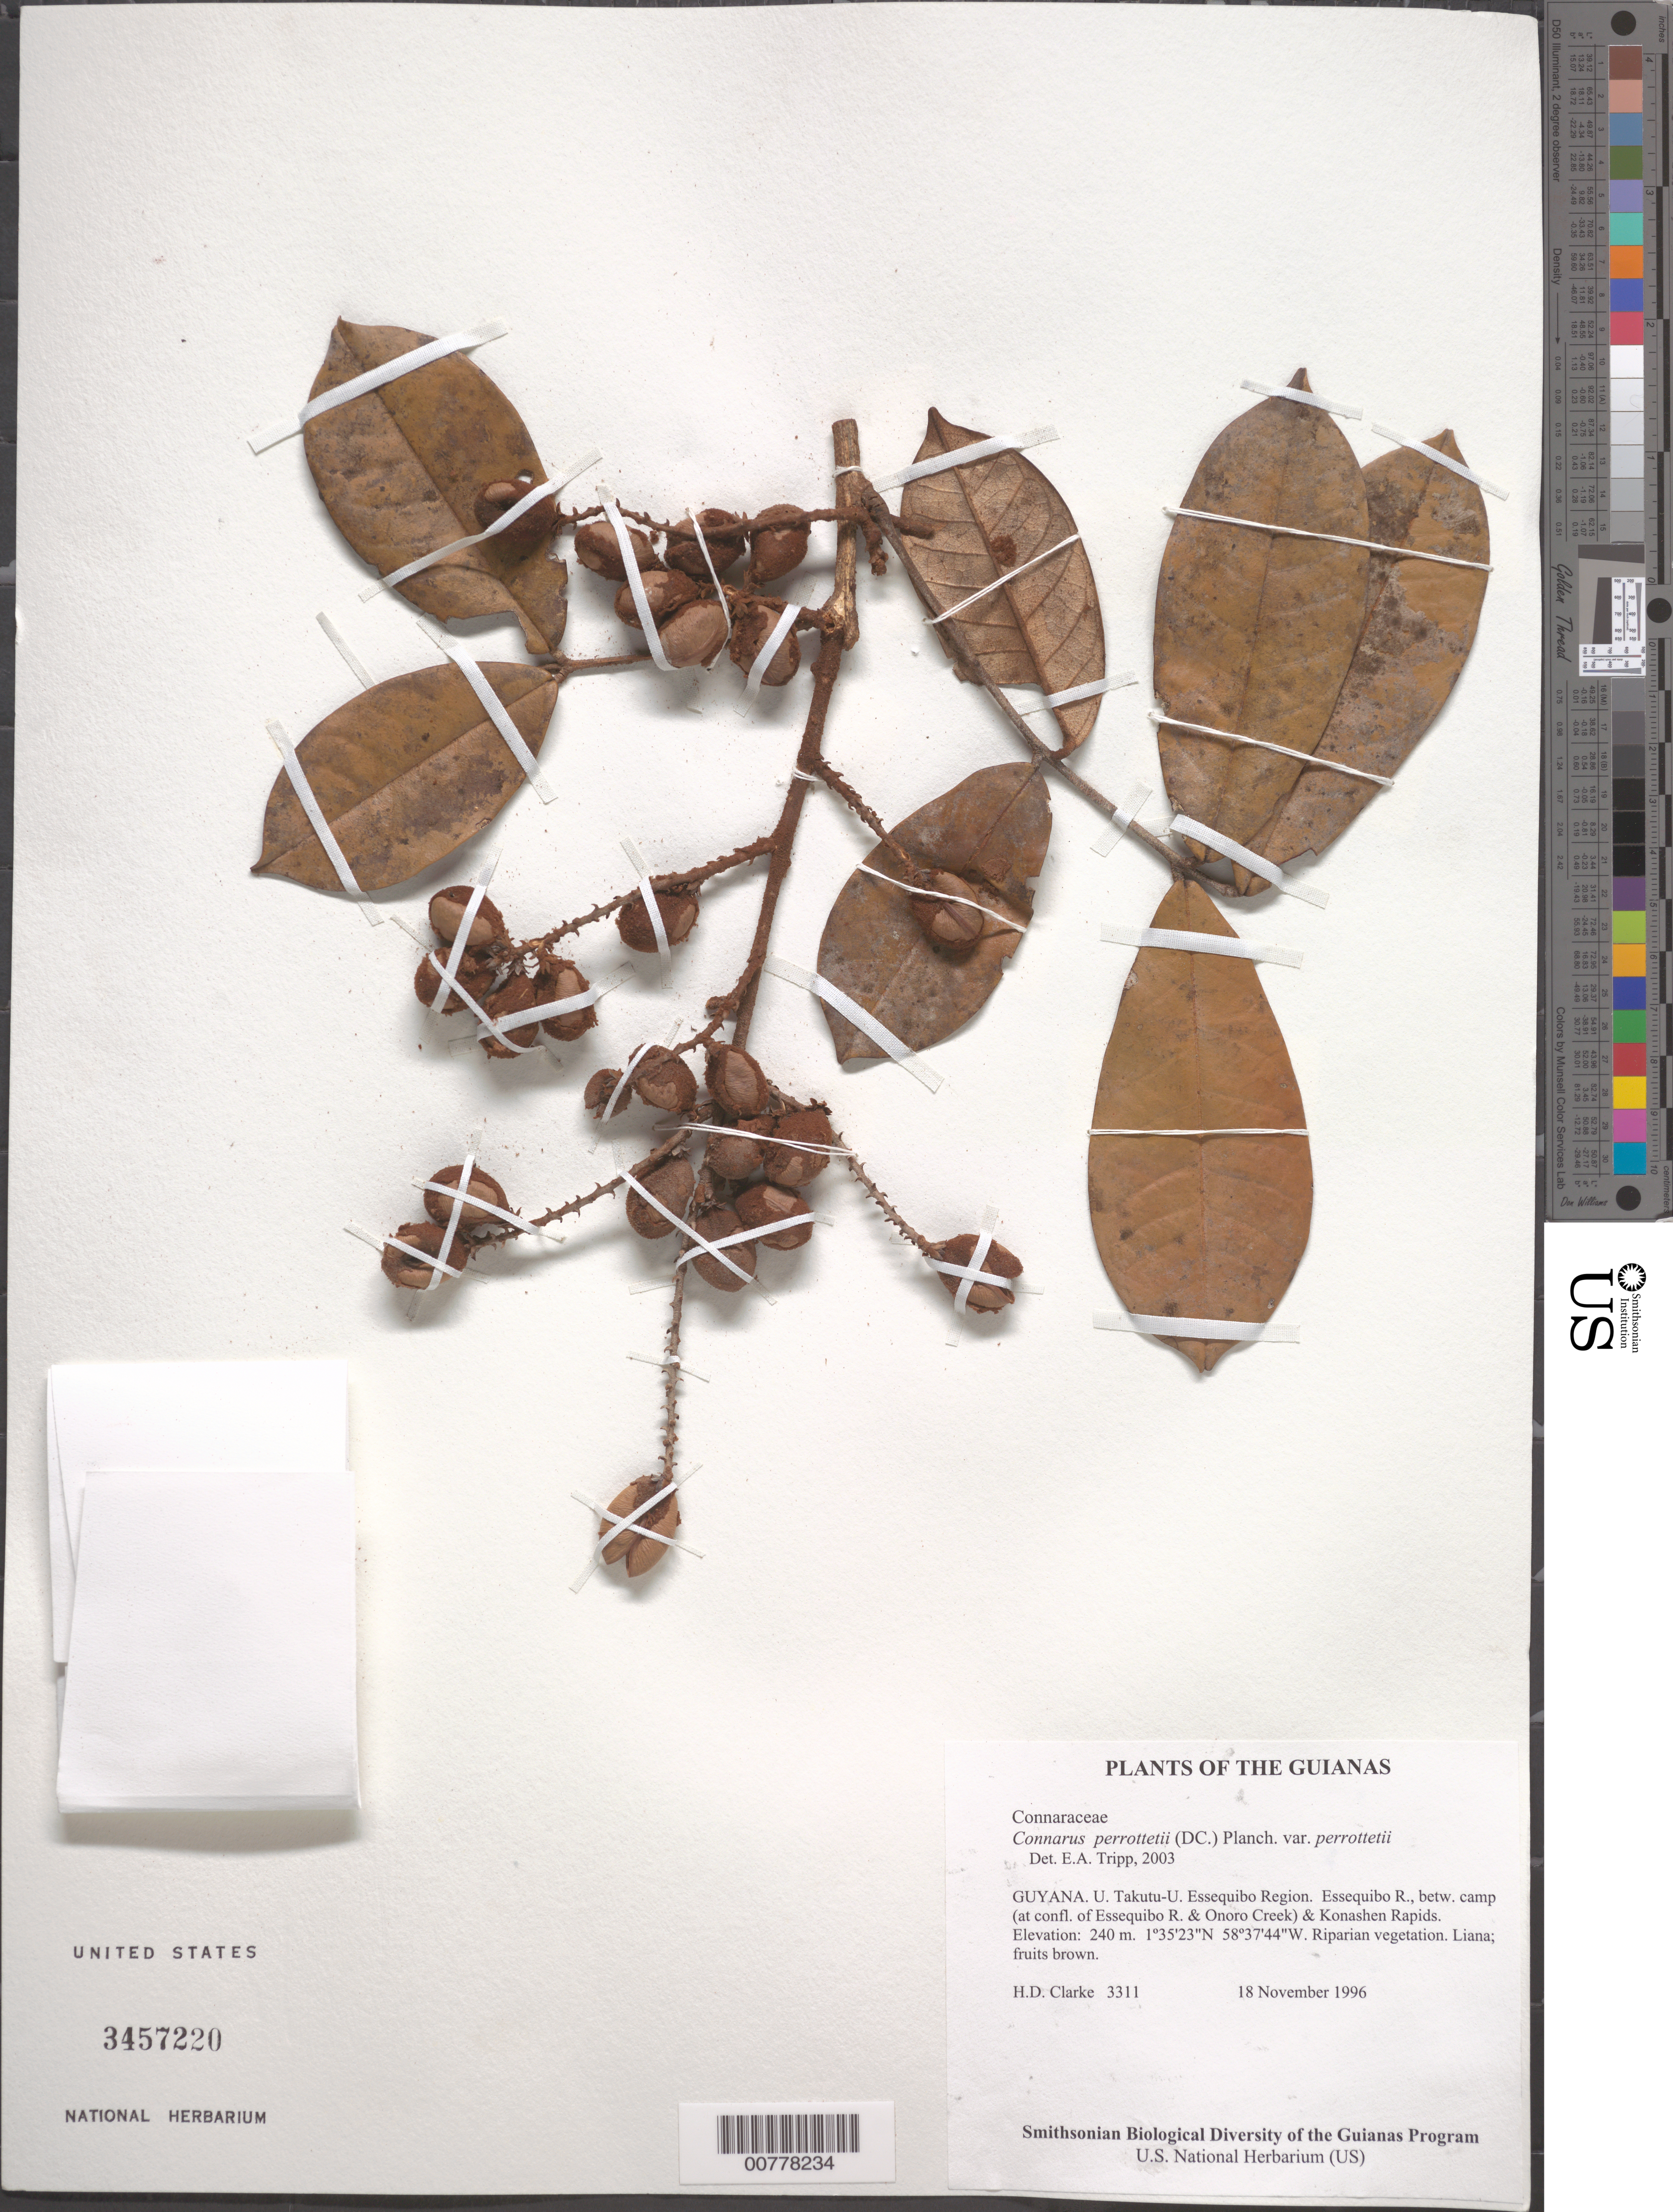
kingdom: Plantae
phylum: Tracheophyta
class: Magnoliopsida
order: Oxalidales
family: Connaraceae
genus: Connarus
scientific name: Connarus perrottetii var. perrottetii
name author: (DC.) Planch.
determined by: Tripp, Erin A.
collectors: H. D. Clarke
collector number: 3311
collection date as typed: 18 November 1996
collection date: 1996-11-18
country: Guyana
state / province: U. Takutu-U. Essequibo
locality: Essequibo R., betw. camp (at confl. of Essequibo R. & Onoro Creek) & Konashen Rapids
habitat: Riparian vegetation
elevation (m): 240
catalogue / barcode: US 3457220